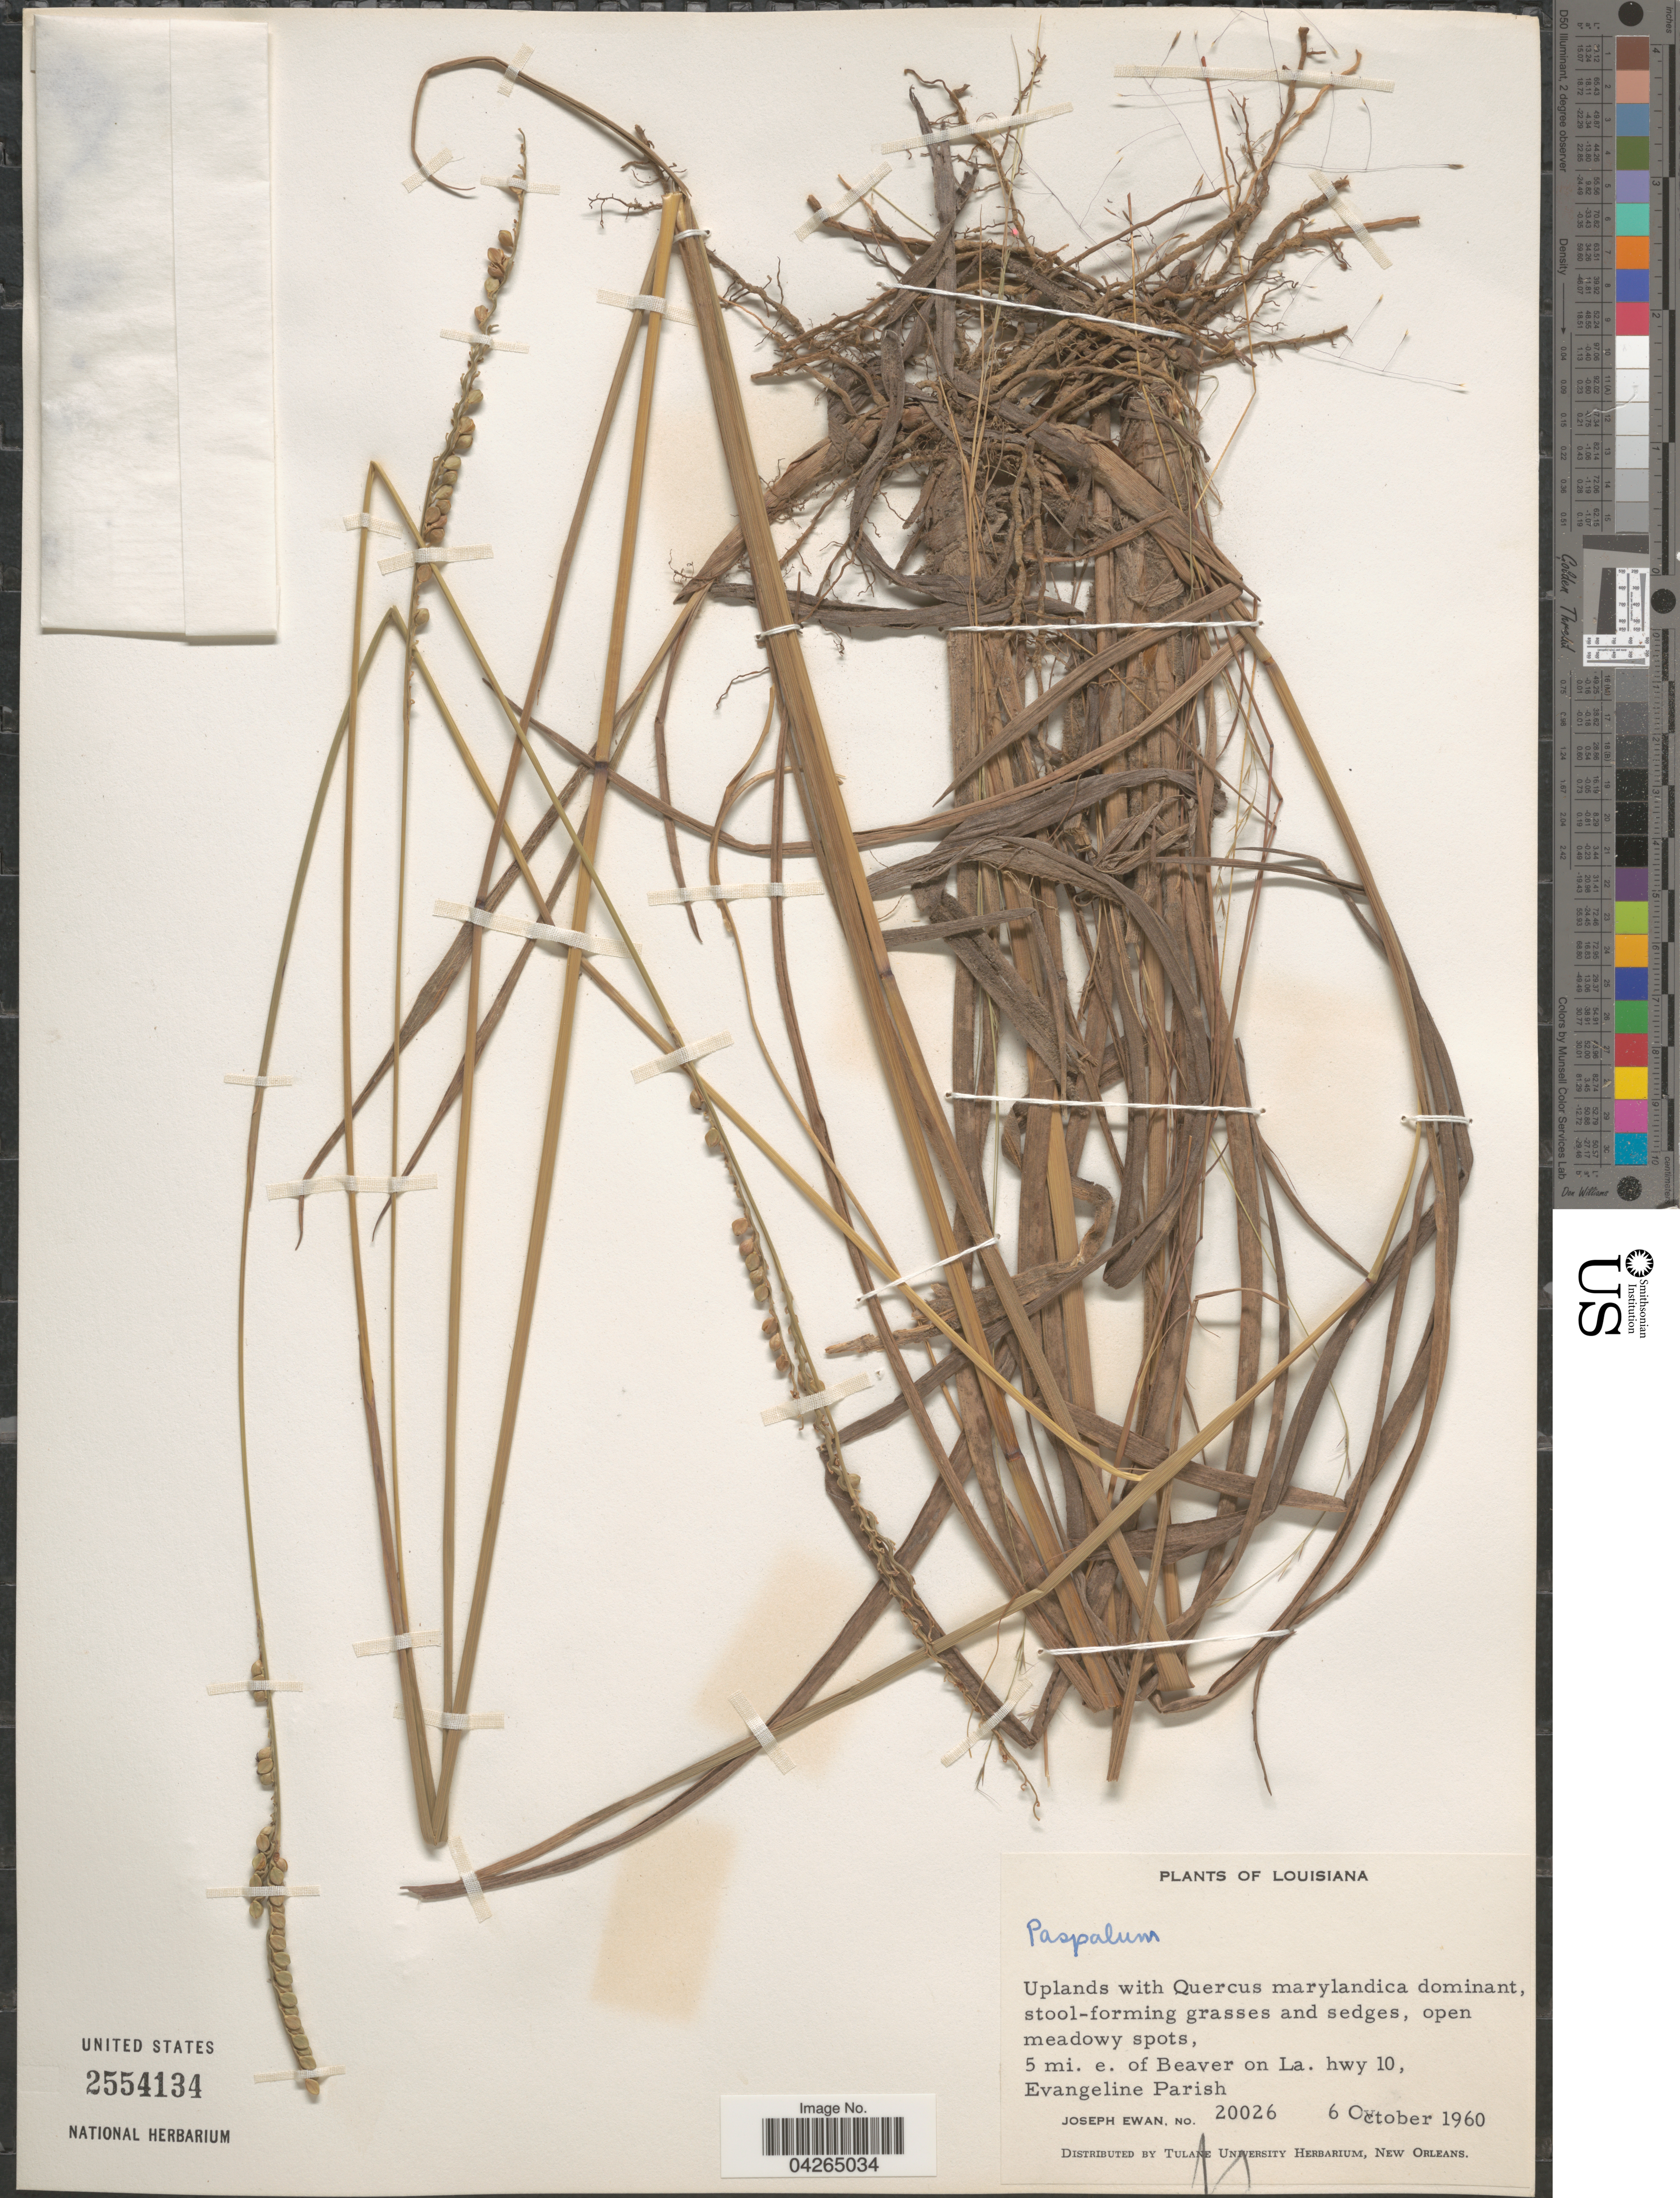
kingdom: Plantae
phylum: Tracheophyta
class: Liliopsida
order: Poales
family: Poaceae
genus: Paspalum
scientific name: Paspalum sp.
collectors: J. A. Ewan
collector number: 20026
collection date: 1960-10-06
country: United States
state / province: Louisiana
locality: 5 mi. e. of Beaver on La. hwy 10, Evangeline Parish.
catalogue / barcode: US 2554134